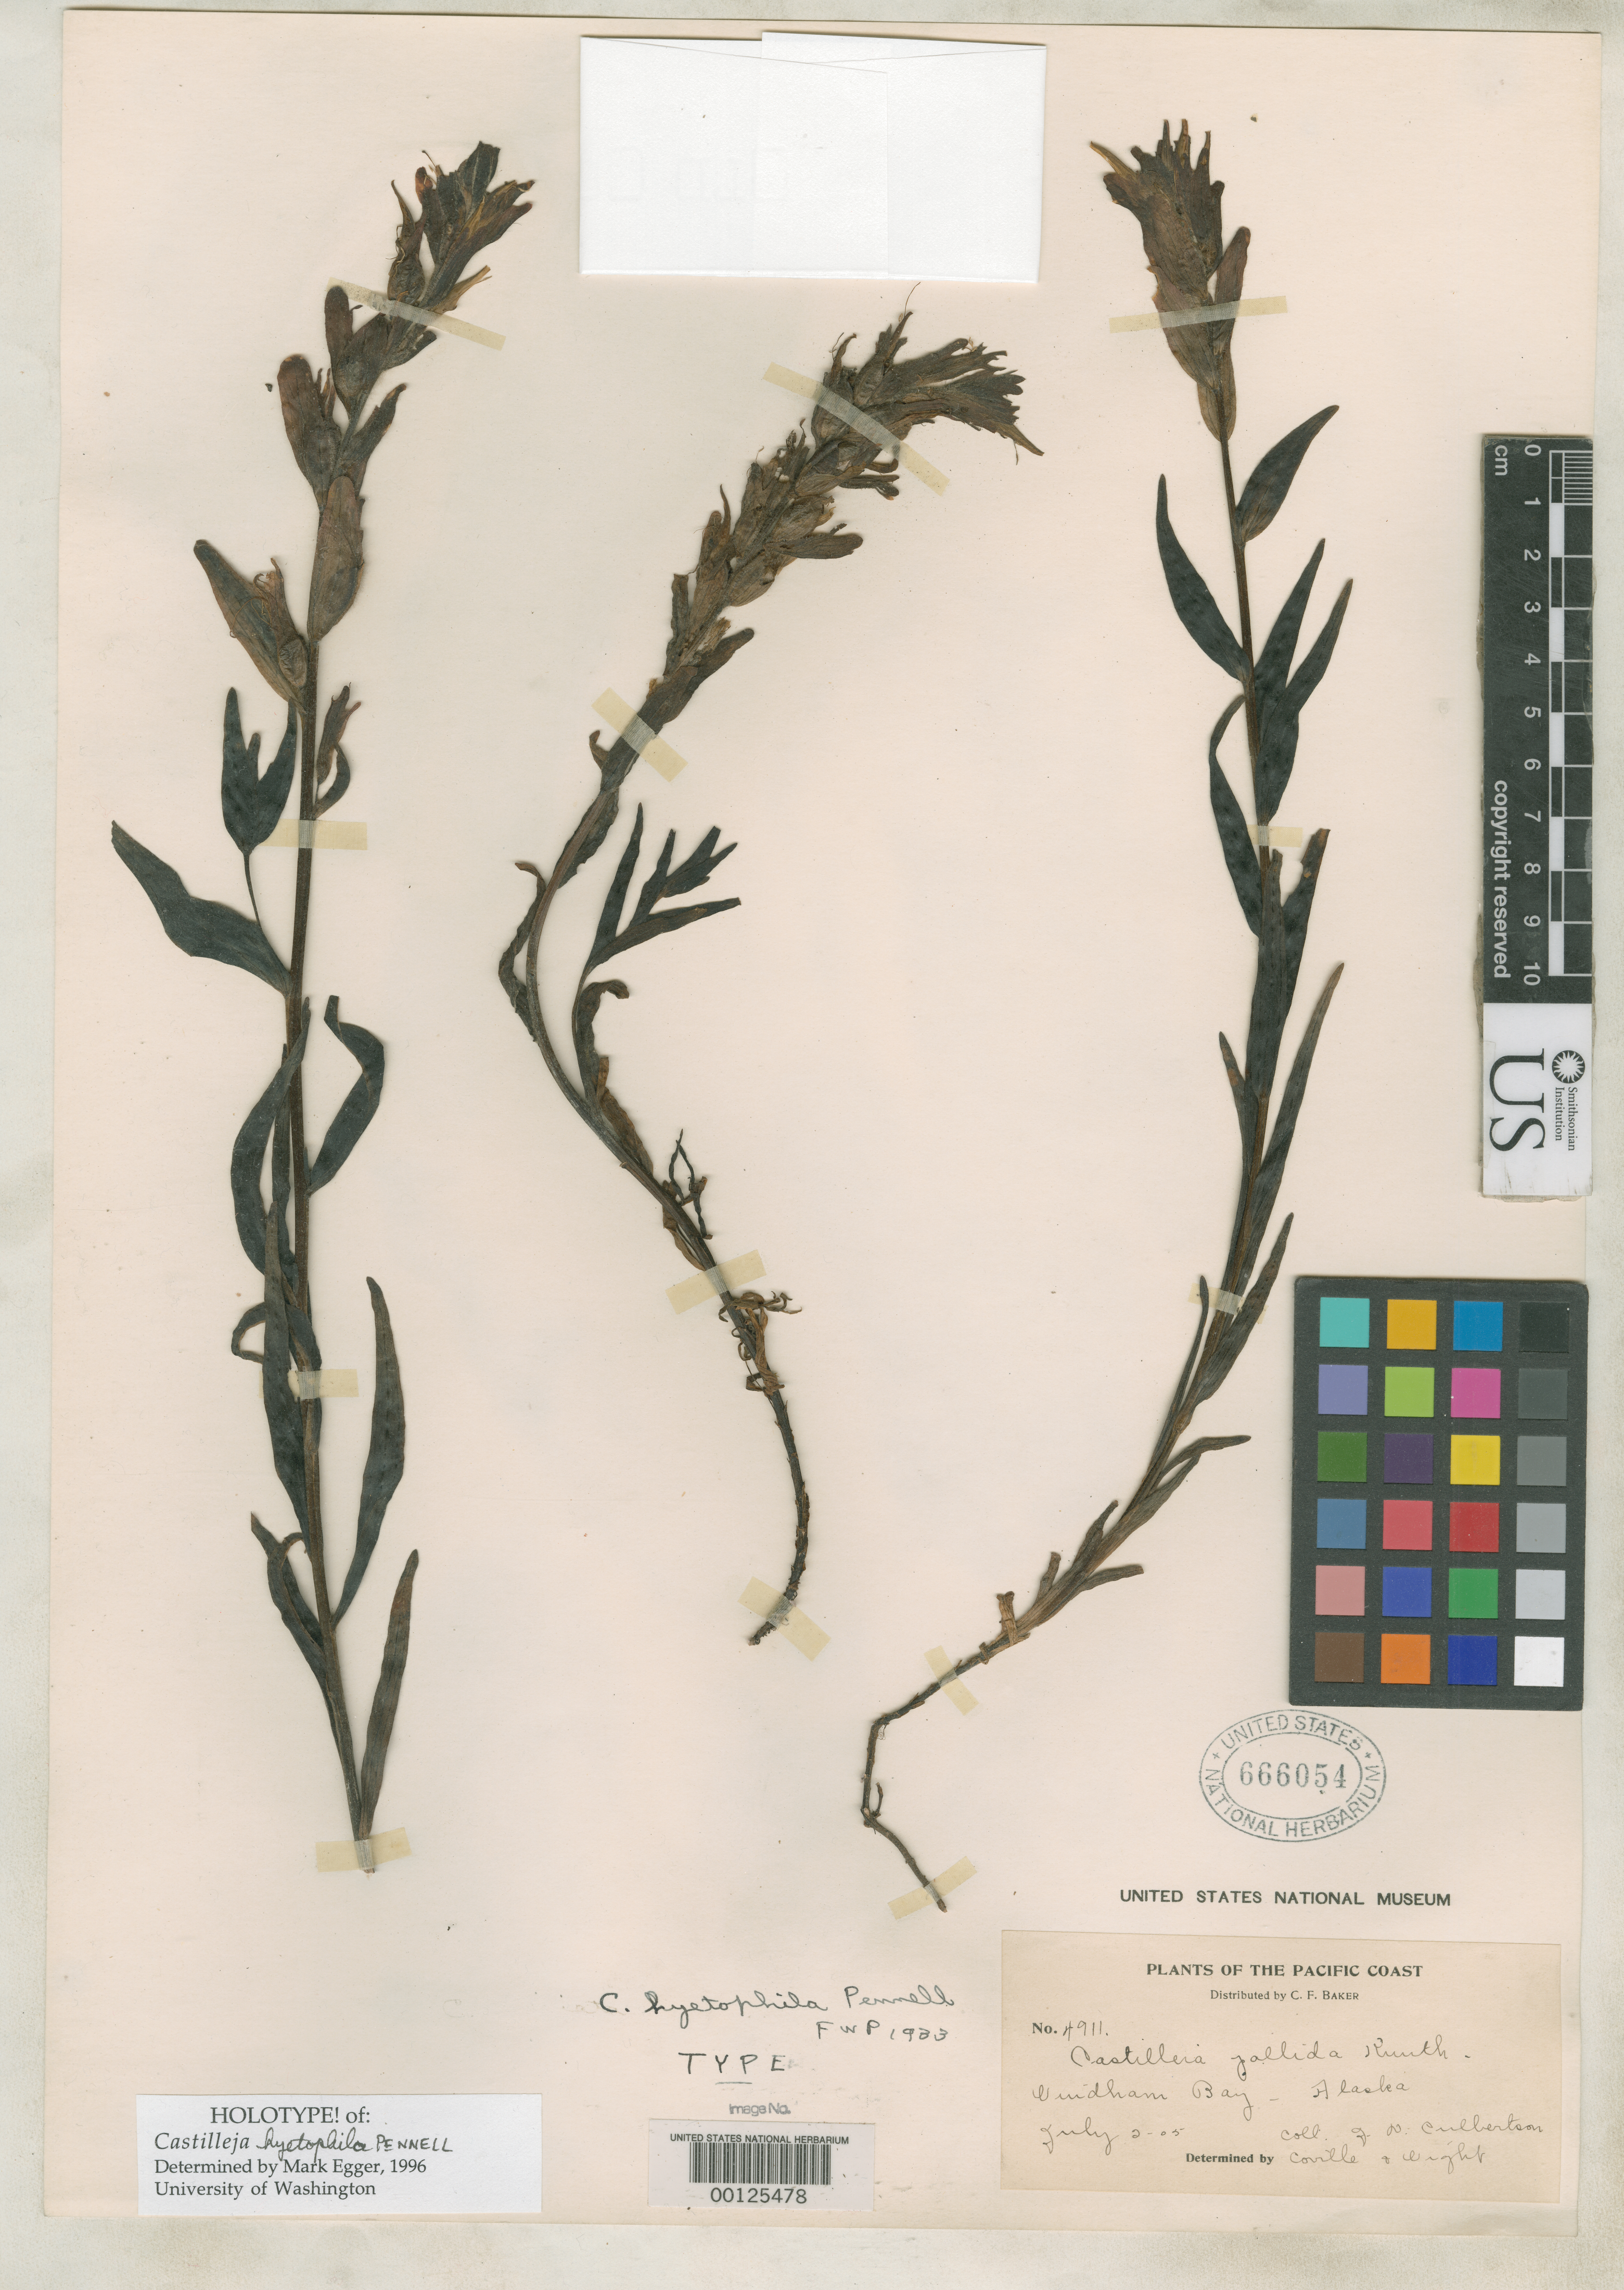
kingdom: Plantae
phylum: Tracheophyta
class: Magnoliopsida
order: Lamiales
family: Orobanchaceae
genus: Castilleja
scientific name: Castilleja hyetophila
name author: Pennell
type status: Holotype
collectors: J. Culberton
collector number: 4911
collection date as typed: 02 Jul 1905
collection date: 1905-07-02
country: United States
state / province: Alaska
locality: Cindham Bay.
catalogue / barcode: US 666054